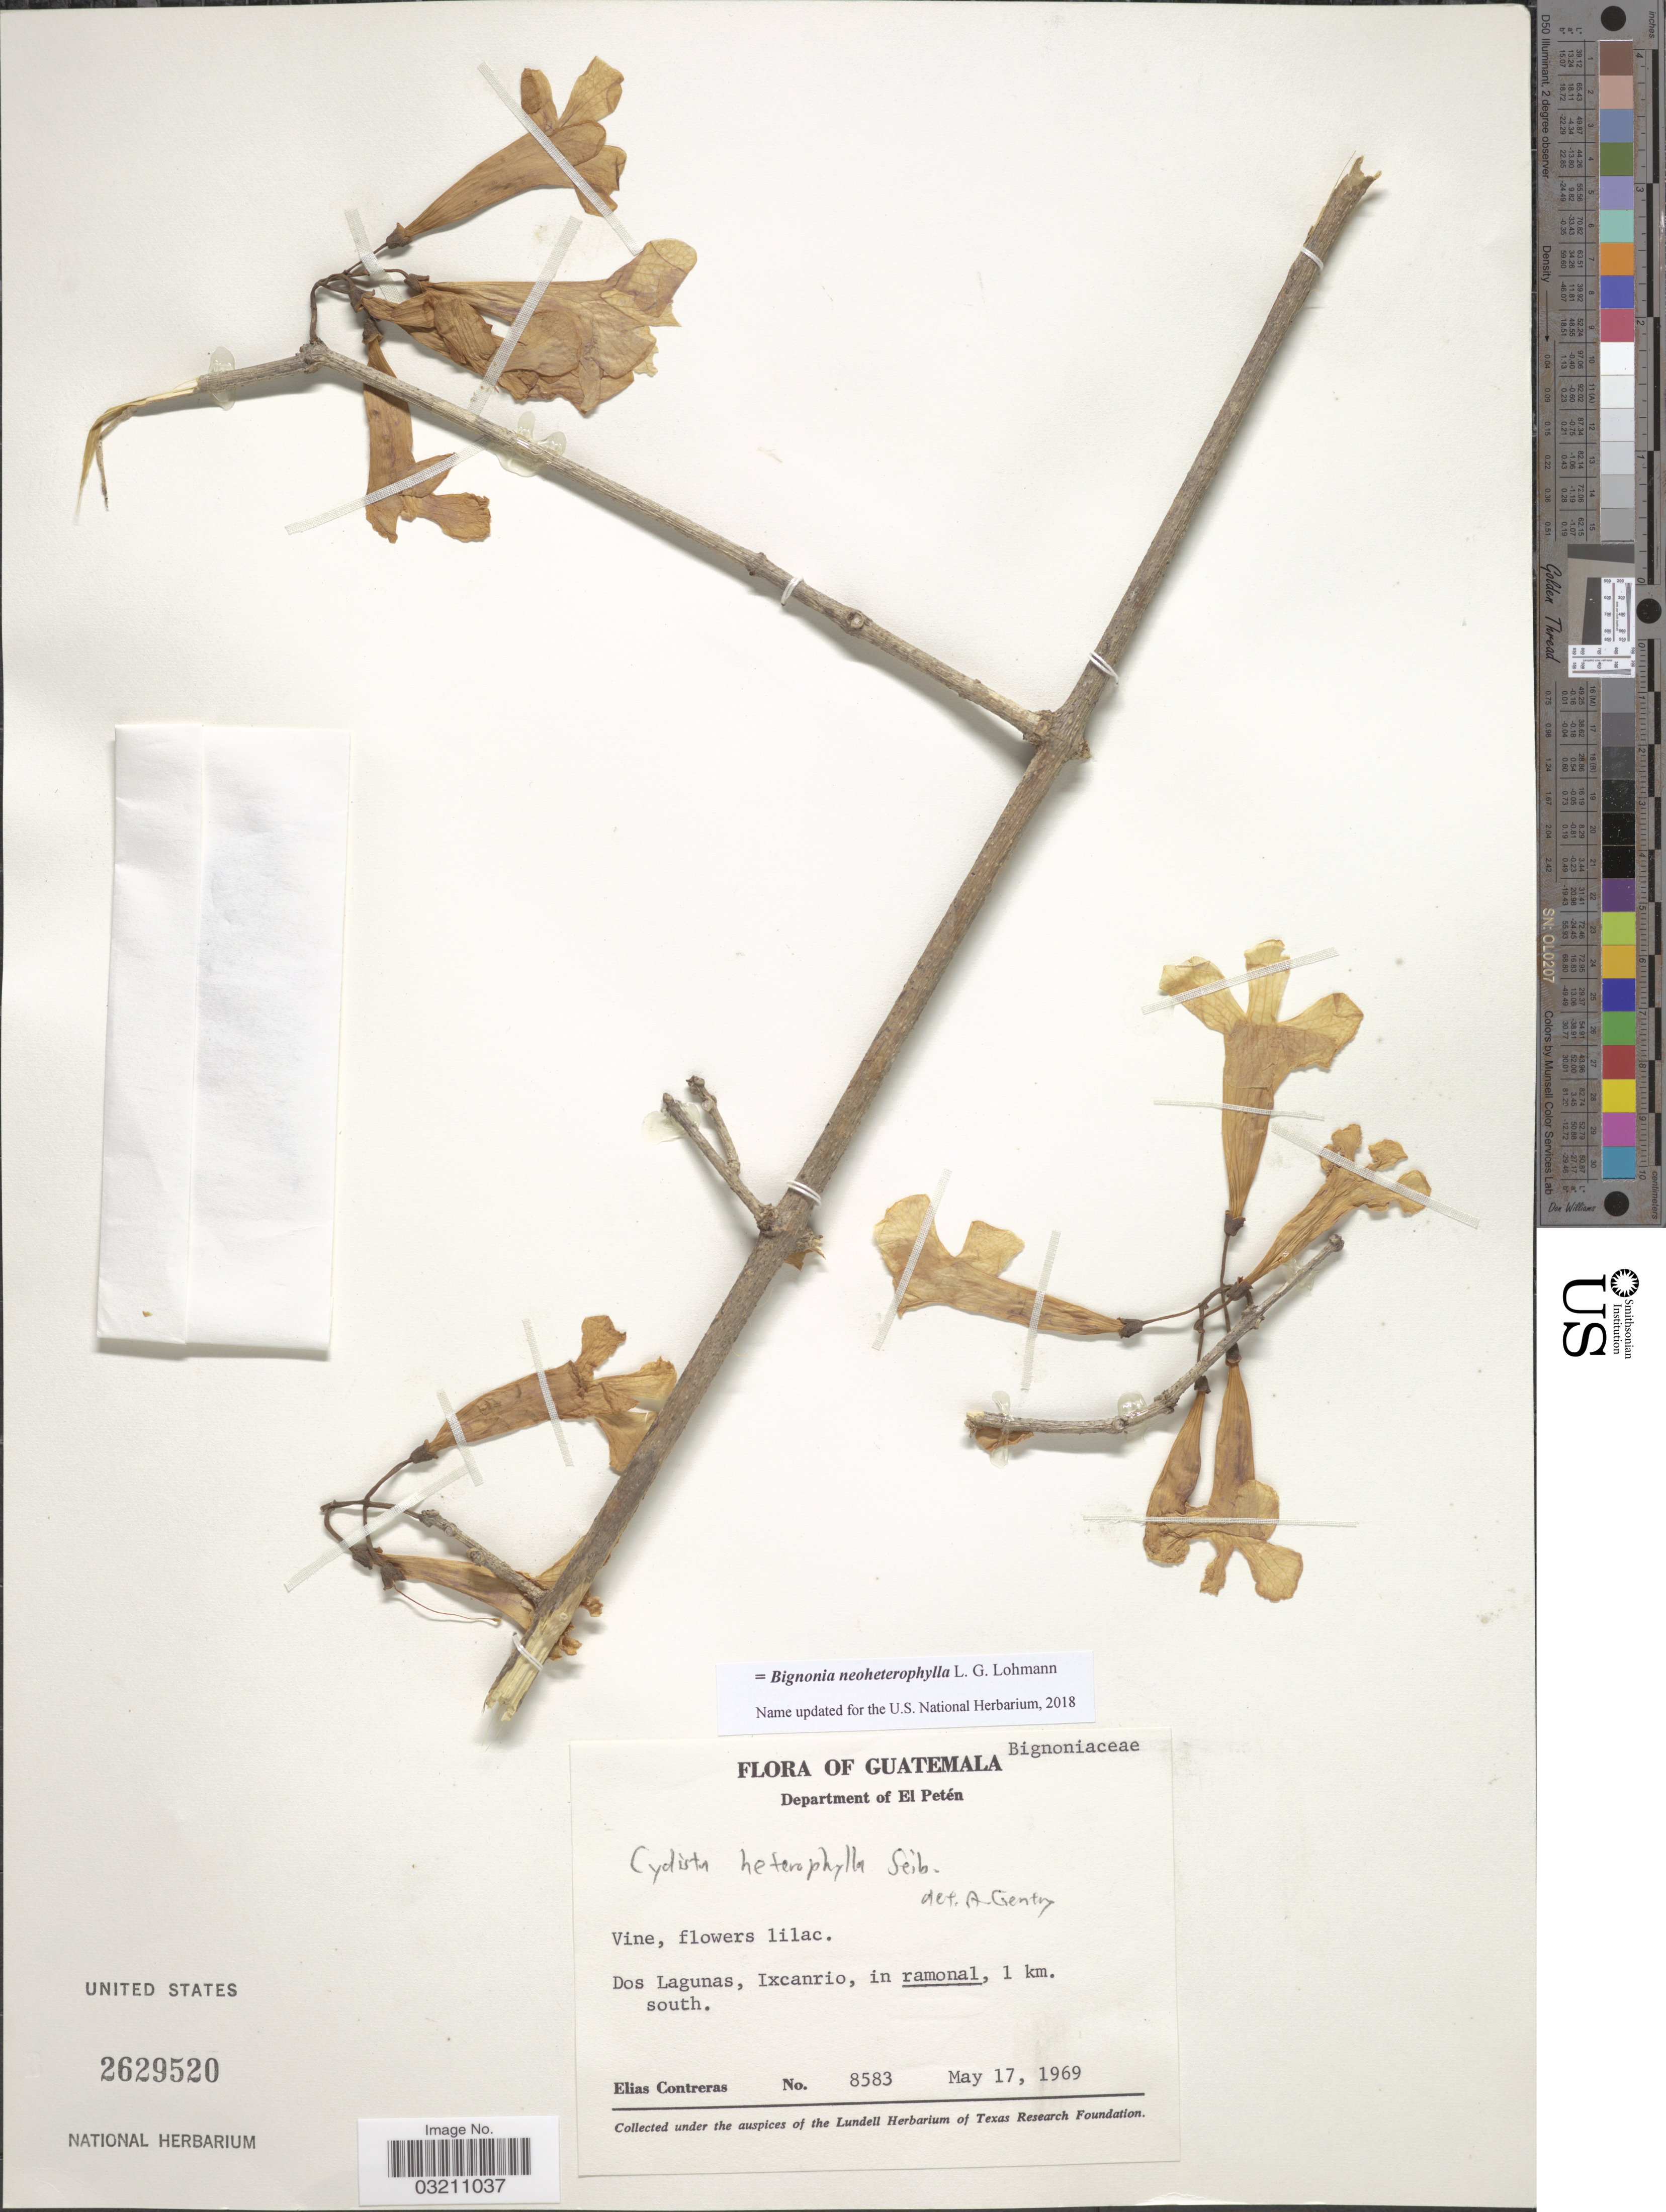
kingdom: Plantae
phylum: Tracheophyta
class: Magnoliopsida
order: Lamiales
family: Bignoniaceae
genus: Bignonia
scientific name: Bignonia neoheterophylla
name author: L.G. Lohmann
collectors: E. Contreras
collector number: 8583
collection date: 1969-05-17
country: Guatemala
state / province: El Petén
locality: Department of El Péten. Dos Laguanas, Ixcanrio, in ramonal, 1 km. south.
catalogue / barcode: US 2629520